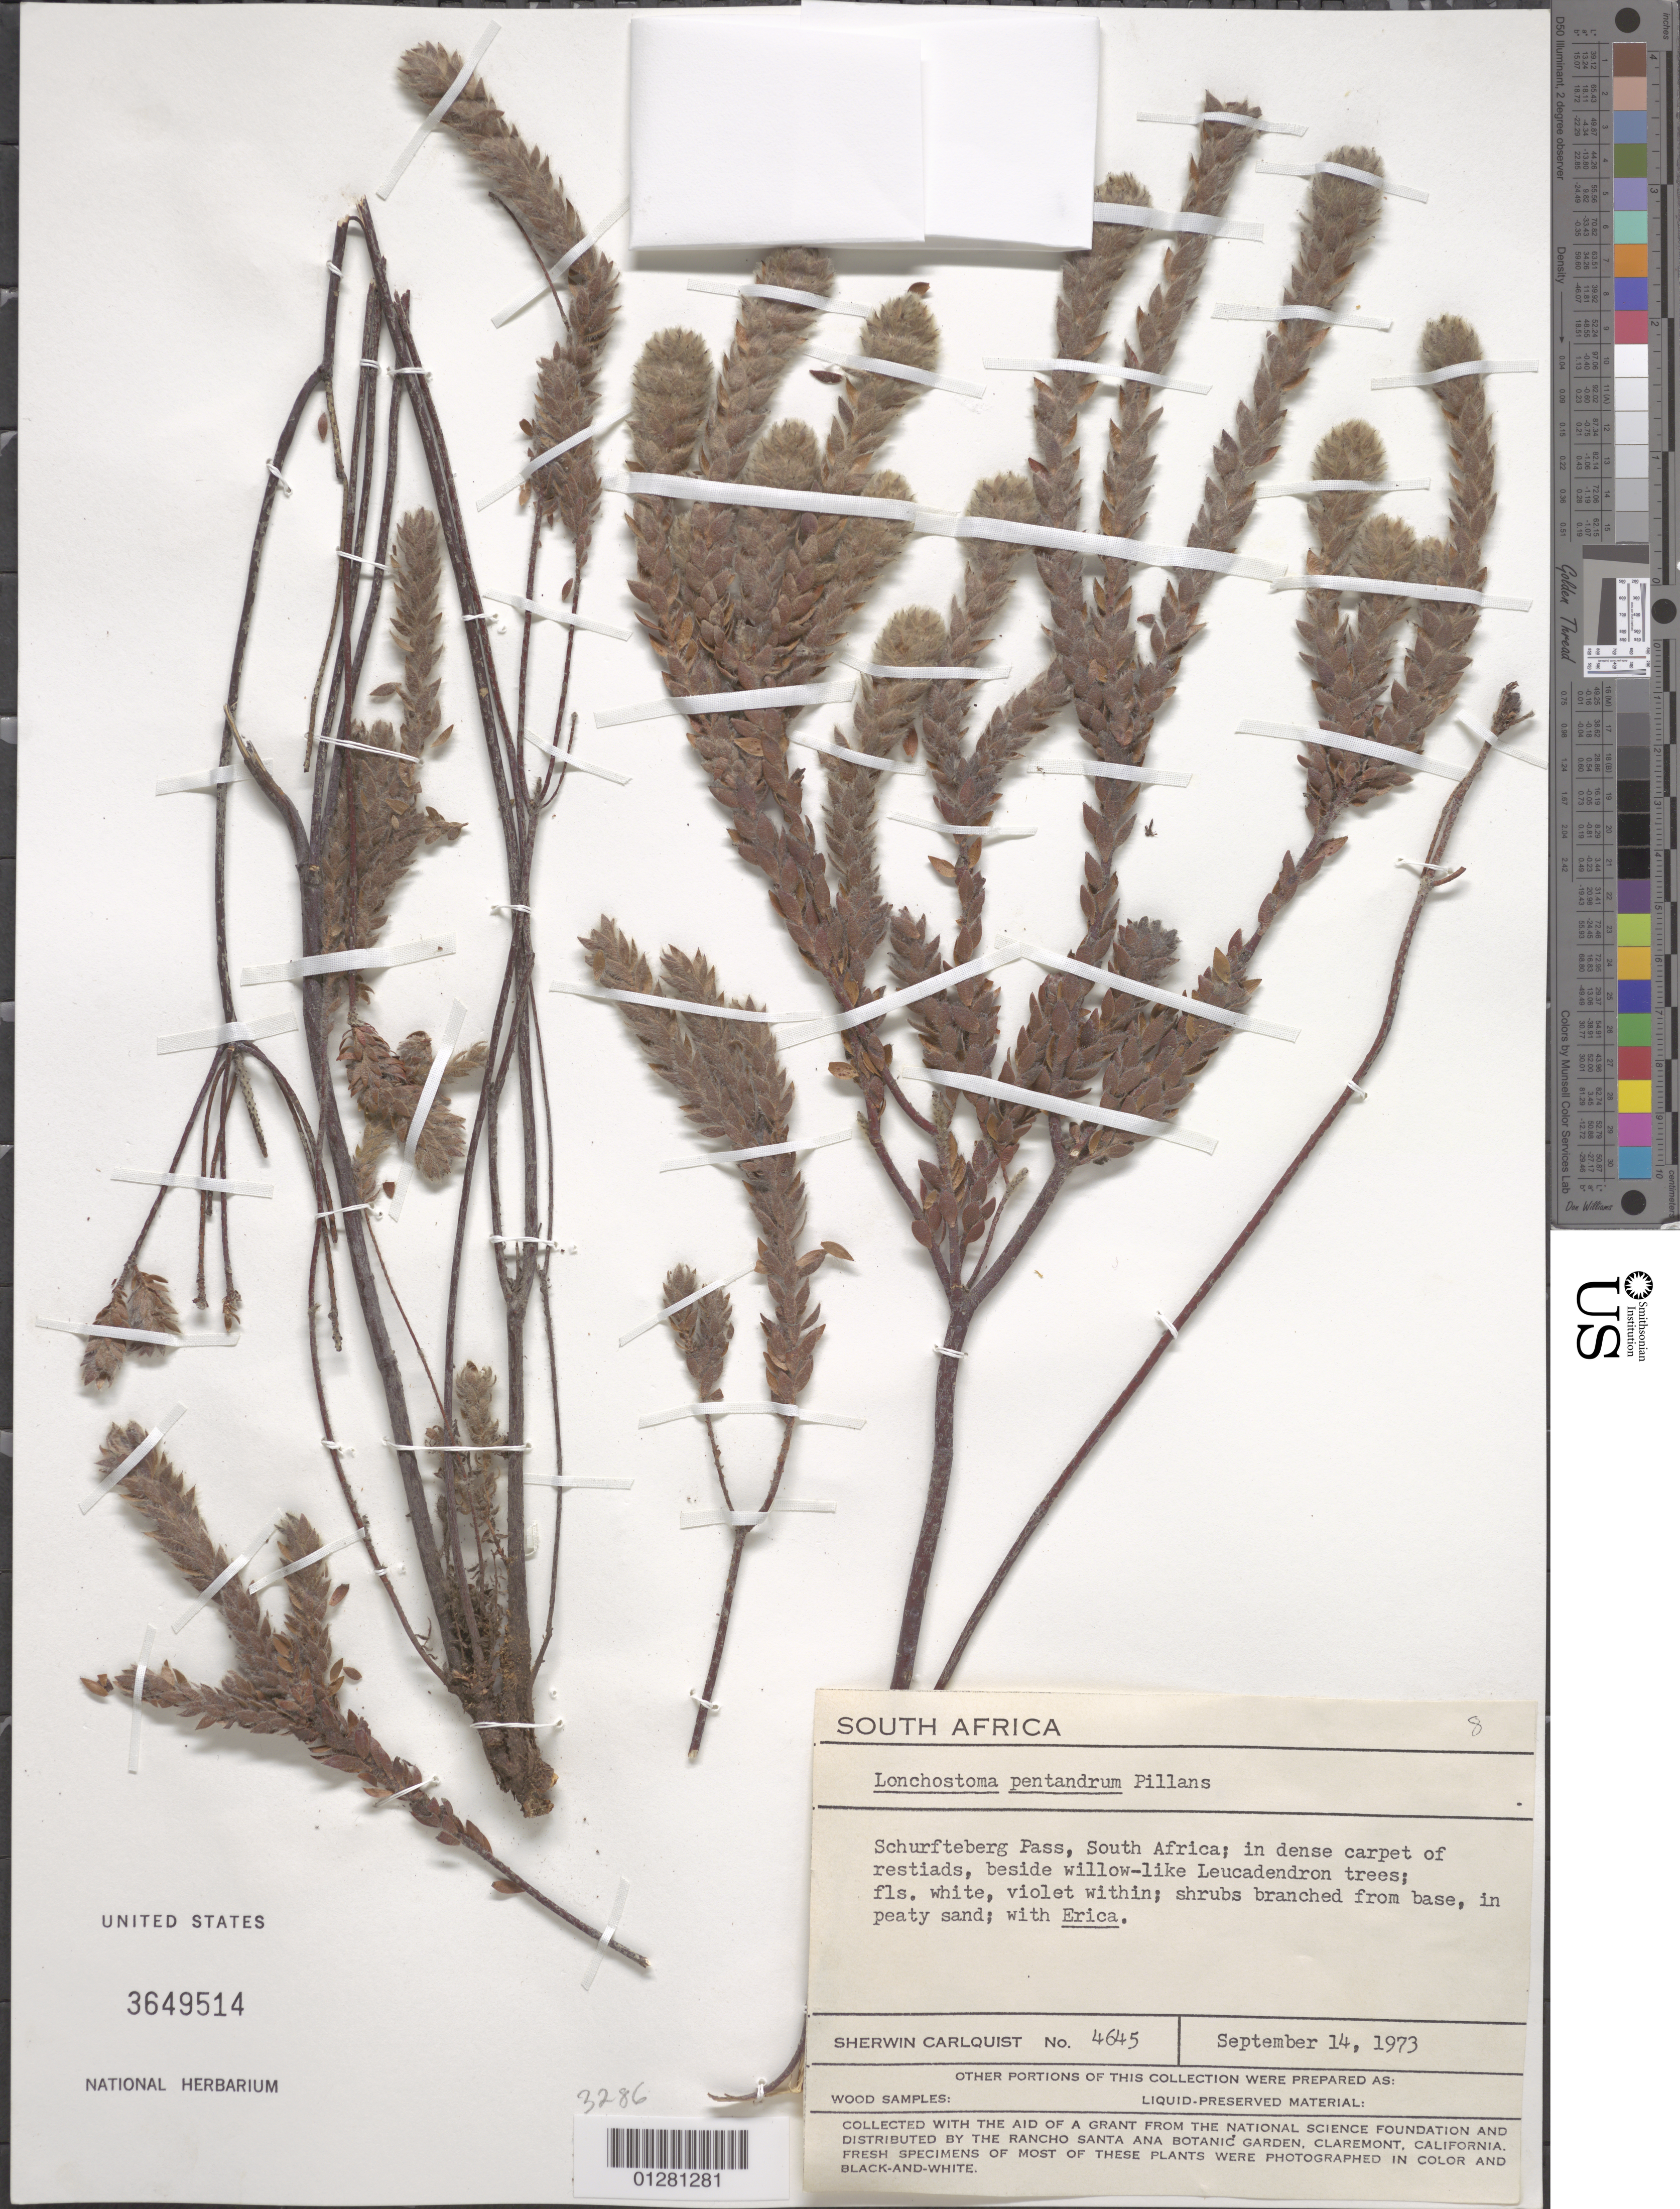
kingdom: Plantae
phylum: Tracheophyta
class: Magnoliopsida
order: Bruniales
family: Bruniaceae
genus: Brunia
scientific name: Brunia pentandra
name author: (Thunb.) Class.-Bockh. & E.G.H. Oliv.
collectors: S. Carlquist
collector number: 4645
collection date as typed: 14 Sep 1973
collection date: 1973-09-14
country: South Africa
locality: Schurfteberg Pass.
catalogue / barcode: US 3649514